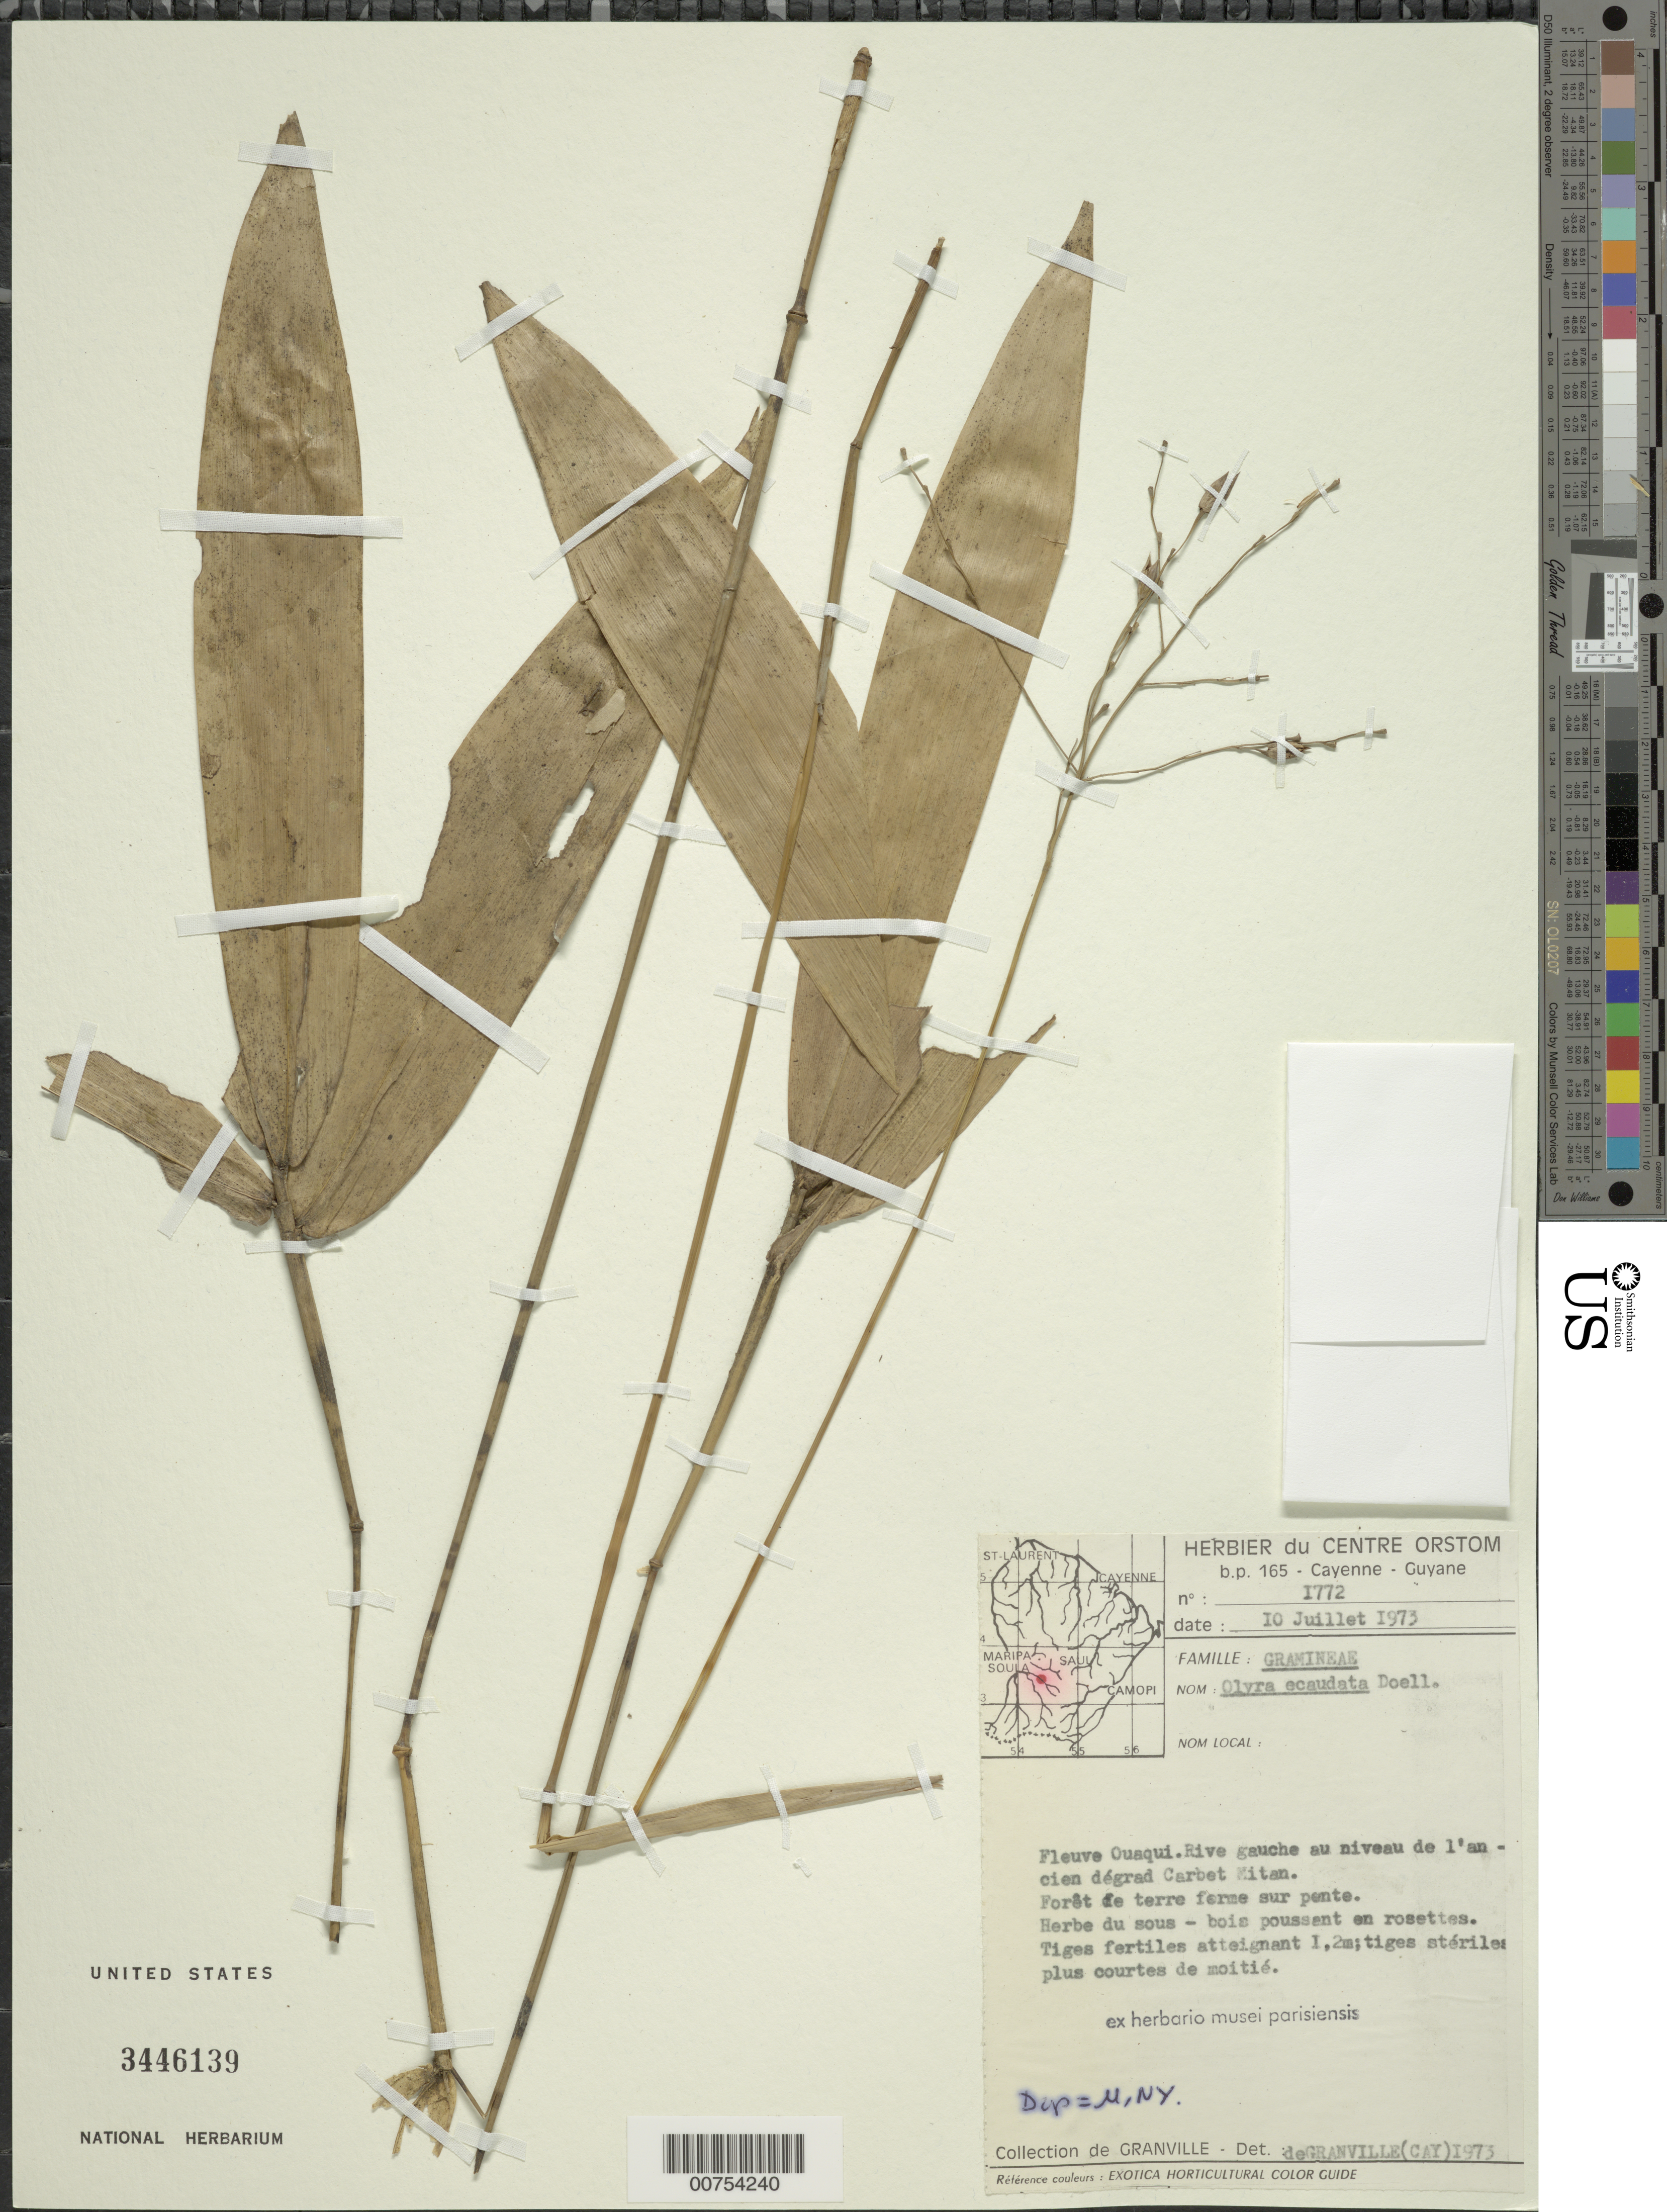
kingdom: Plantae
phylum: Tracheophyta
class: Liliopsida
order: Poales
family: Poaceae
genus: Olyra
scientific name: Olyra ecaudata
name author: Döll in Mart.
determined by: Granville, J. J. de, (CAY), Institut de Recherche pour le Developpement (IRD) (FRENCH GUIANA)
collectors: J.-J. de Granville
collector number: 1772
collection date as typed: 10-Jul-73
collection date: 1973-07-10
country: French Guiana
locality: Fleuve Ouaqui, l'ancien dégrad Carbet Mitan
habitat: Forest on terra firma on slope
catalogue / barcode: US 3446139